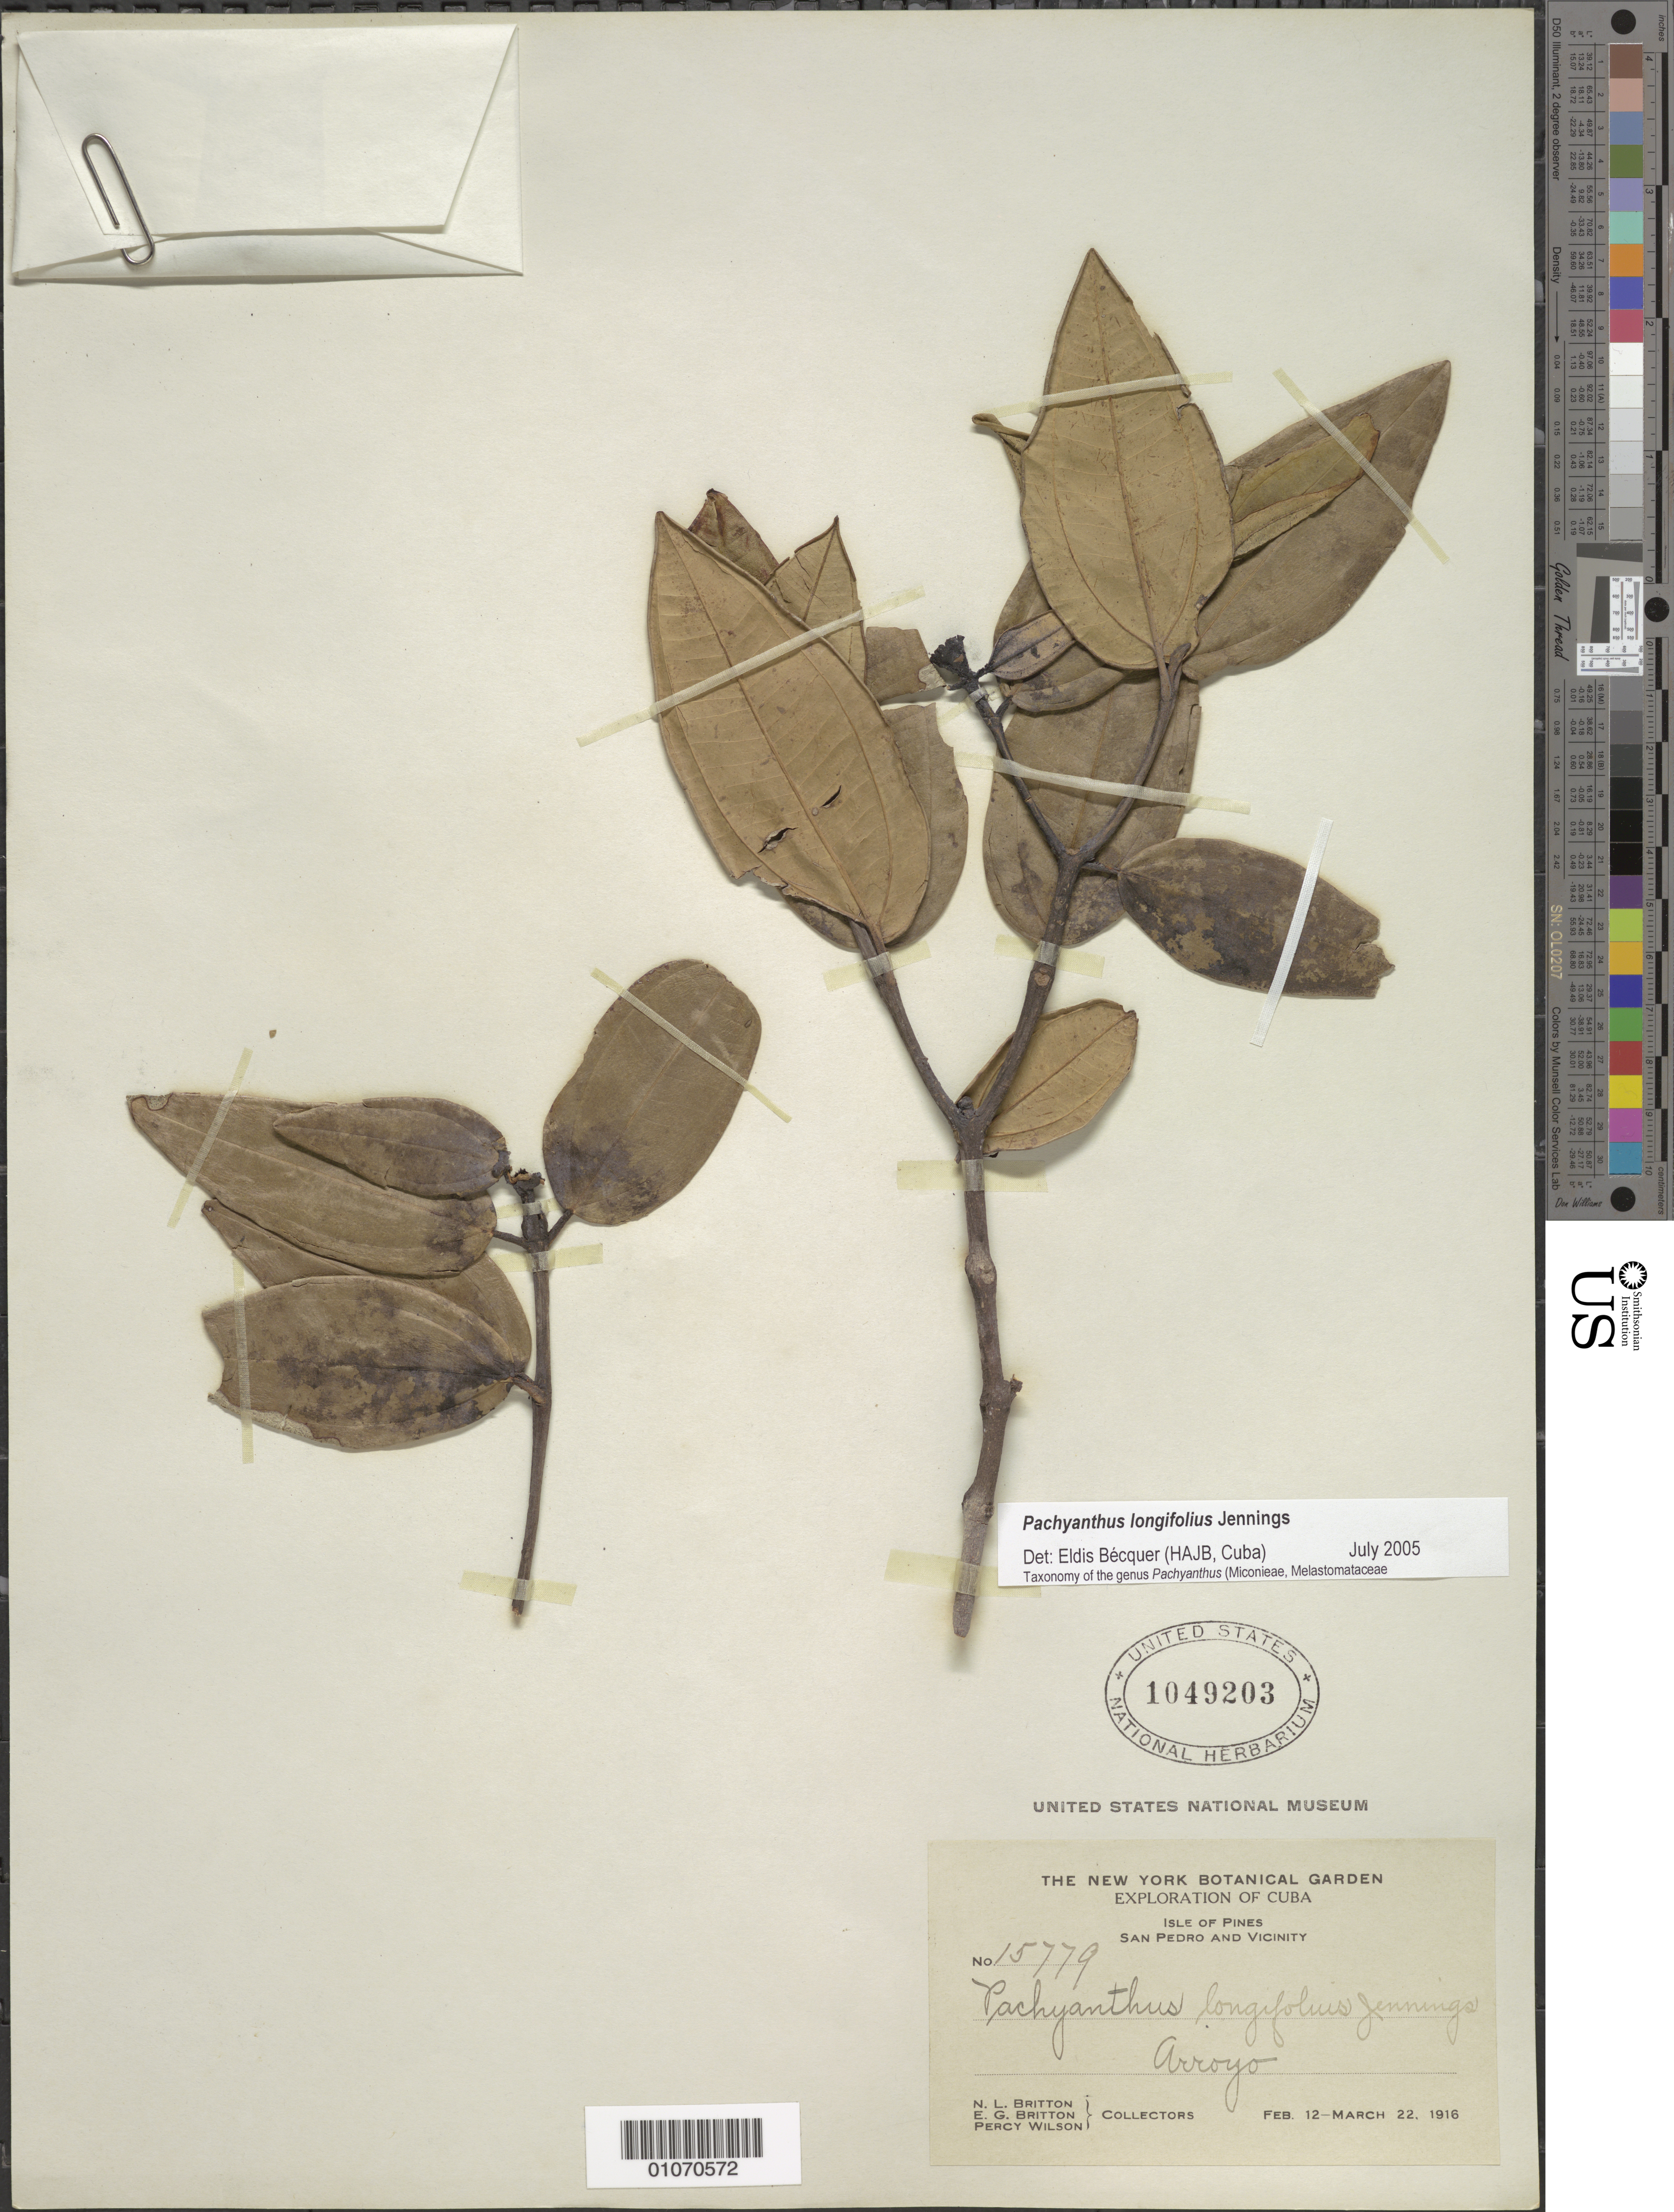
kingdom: Plantae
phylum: Tracheophyta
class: Magnoliopsida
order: Myrtales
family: Melastomataceae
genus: Pachyanthus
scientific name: Pachyanthus longifolius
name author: Jenn.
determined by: Bécquer Granados, E. R., (HAJB)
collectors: N. Britton, E. G. Britton & P. Wilson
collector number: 15779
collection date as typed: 12 Feb 1916 to 22 Mar 1916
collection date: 1916-02-12/1916-03-22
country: Cuba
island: Isla de la Juventud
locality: San Pedro and vicinity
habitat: Arroyo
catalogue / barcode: US 1049203